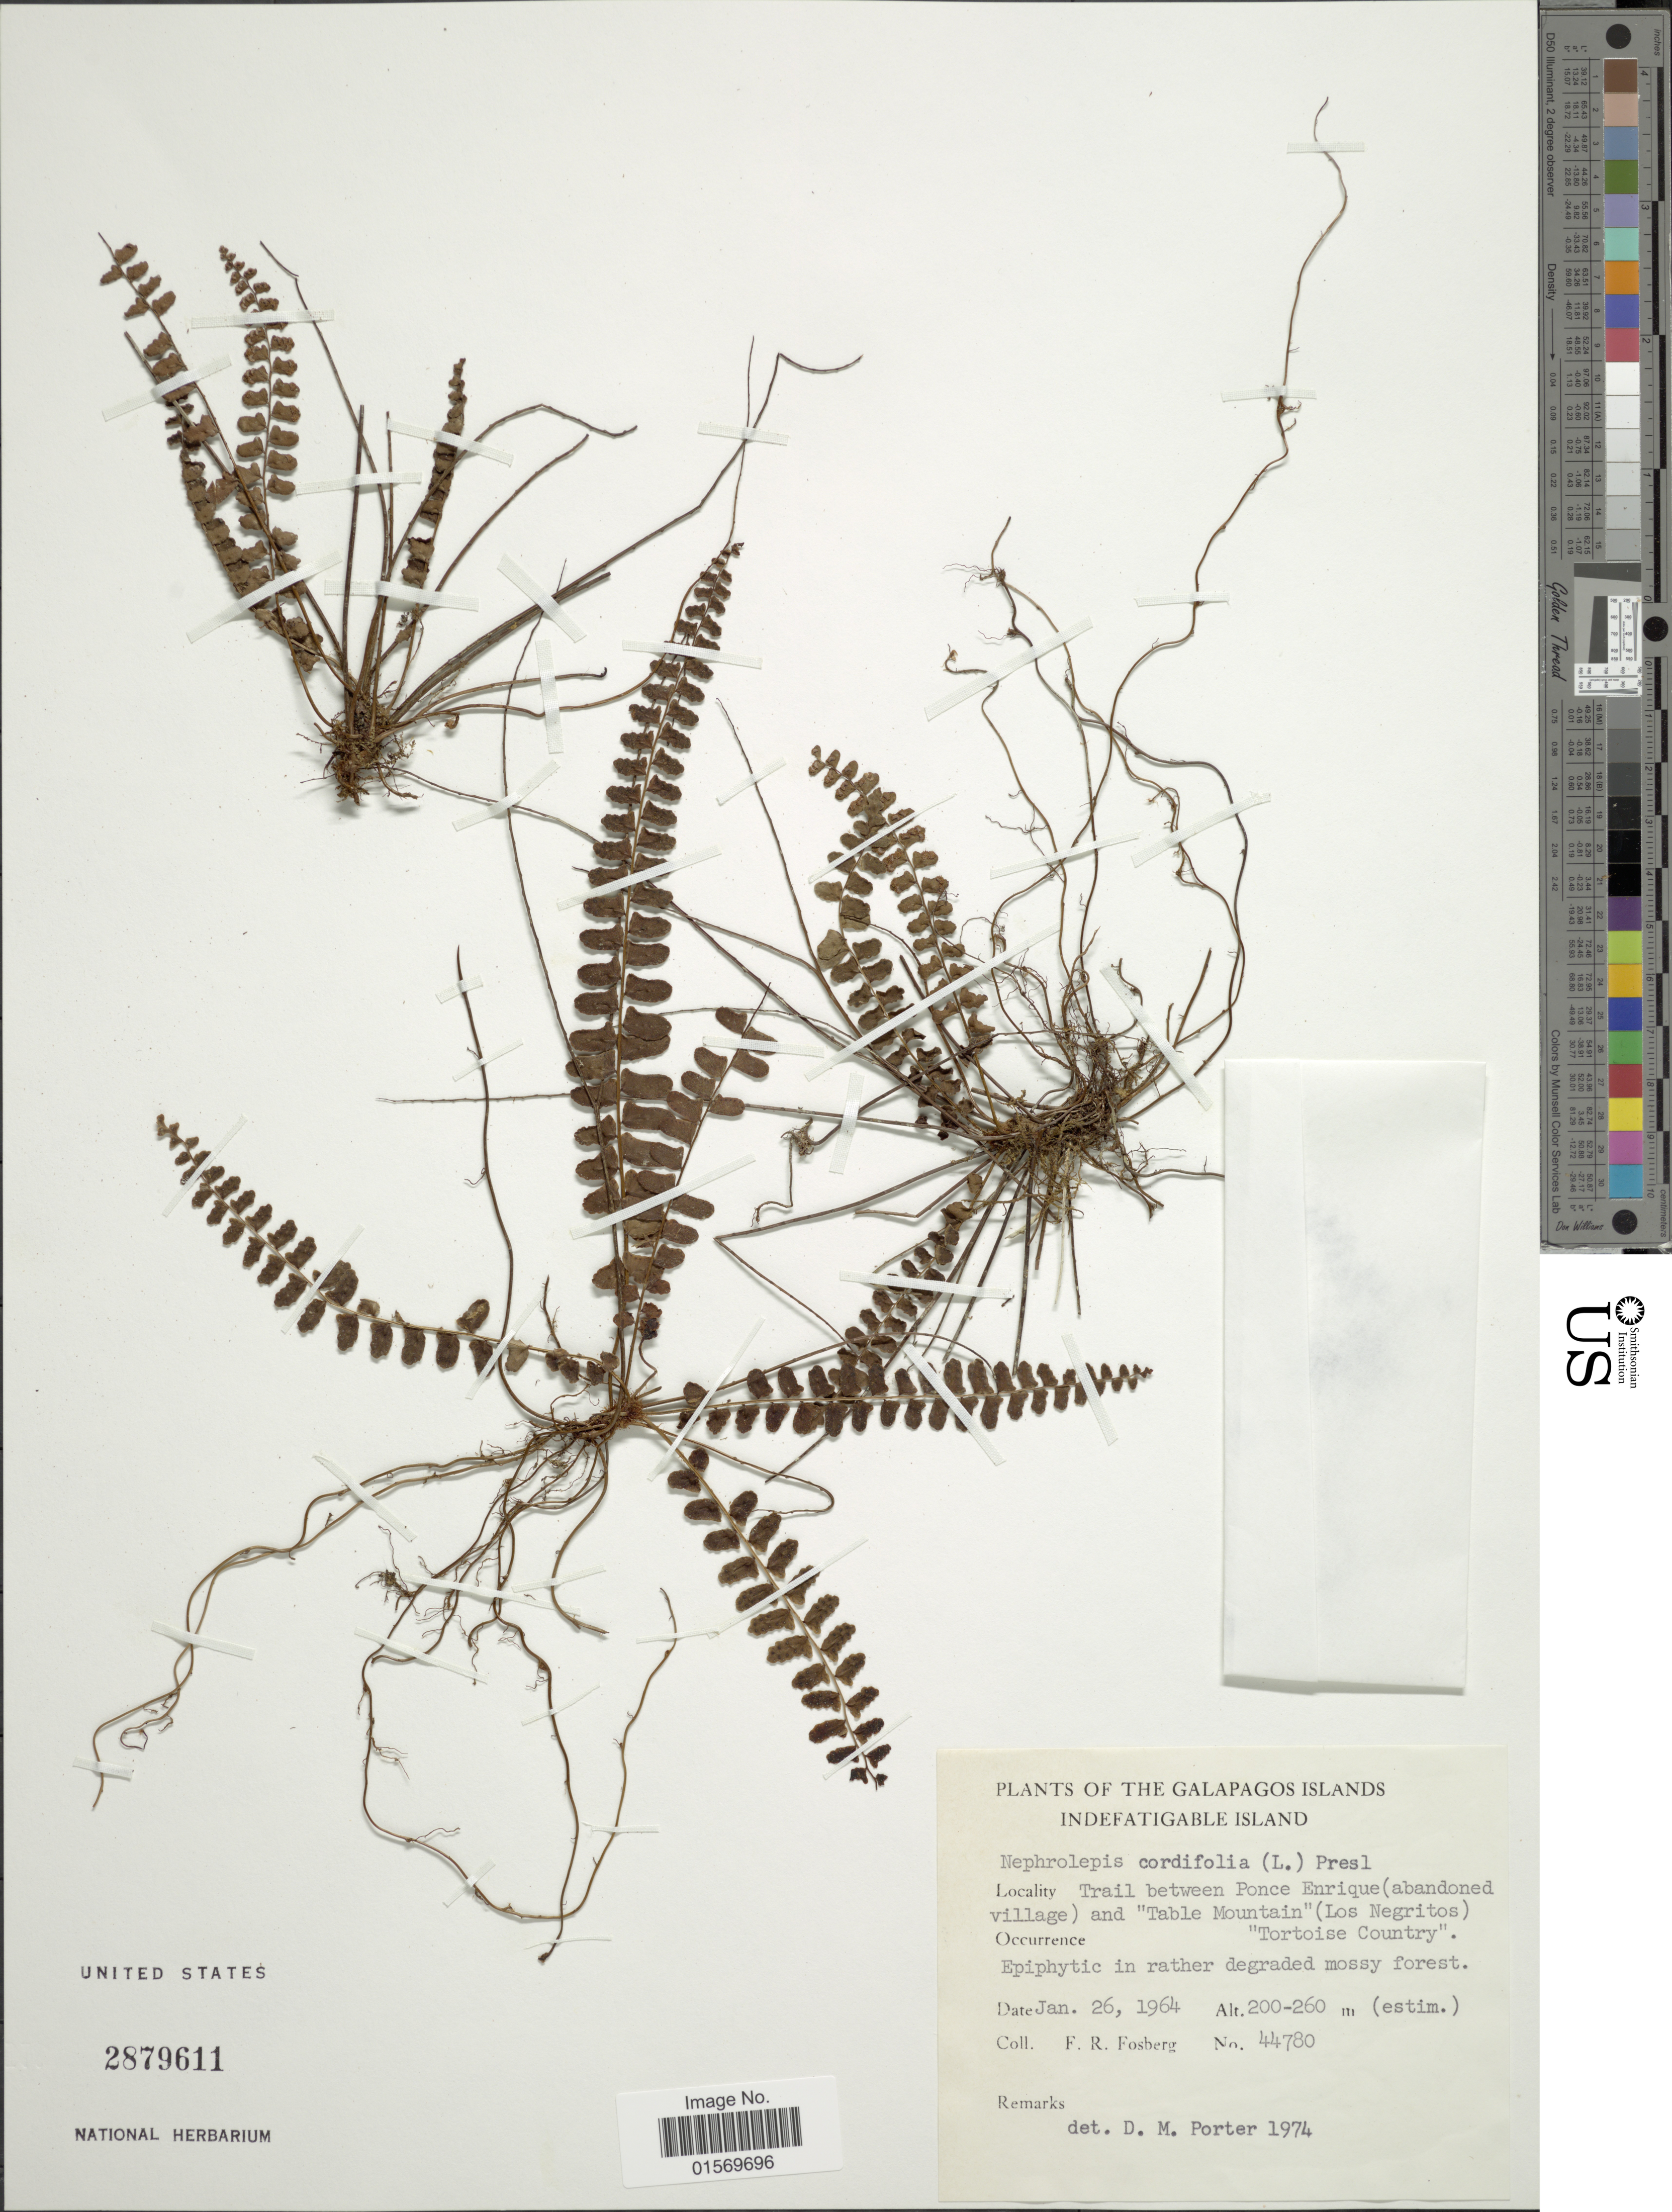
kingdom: Plantae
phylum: Tracheophyta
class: Polypodiopsida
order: Polypodiales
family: Nephrolepidaceae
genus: Nephrolepis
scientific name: Nephrolepis cordifolia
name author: (L.) C. Presl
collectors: F. R. Fosberg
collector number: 44780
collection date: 1964-01-26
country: Ecuador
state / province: Colón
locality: Galapagos Islands, Indefatigable Island, trail between Ponce Enrique (abandoned village) and "Table Mountain"(Los Negritos), "Tortoise Country".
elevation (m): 200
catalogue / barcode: US 2879611